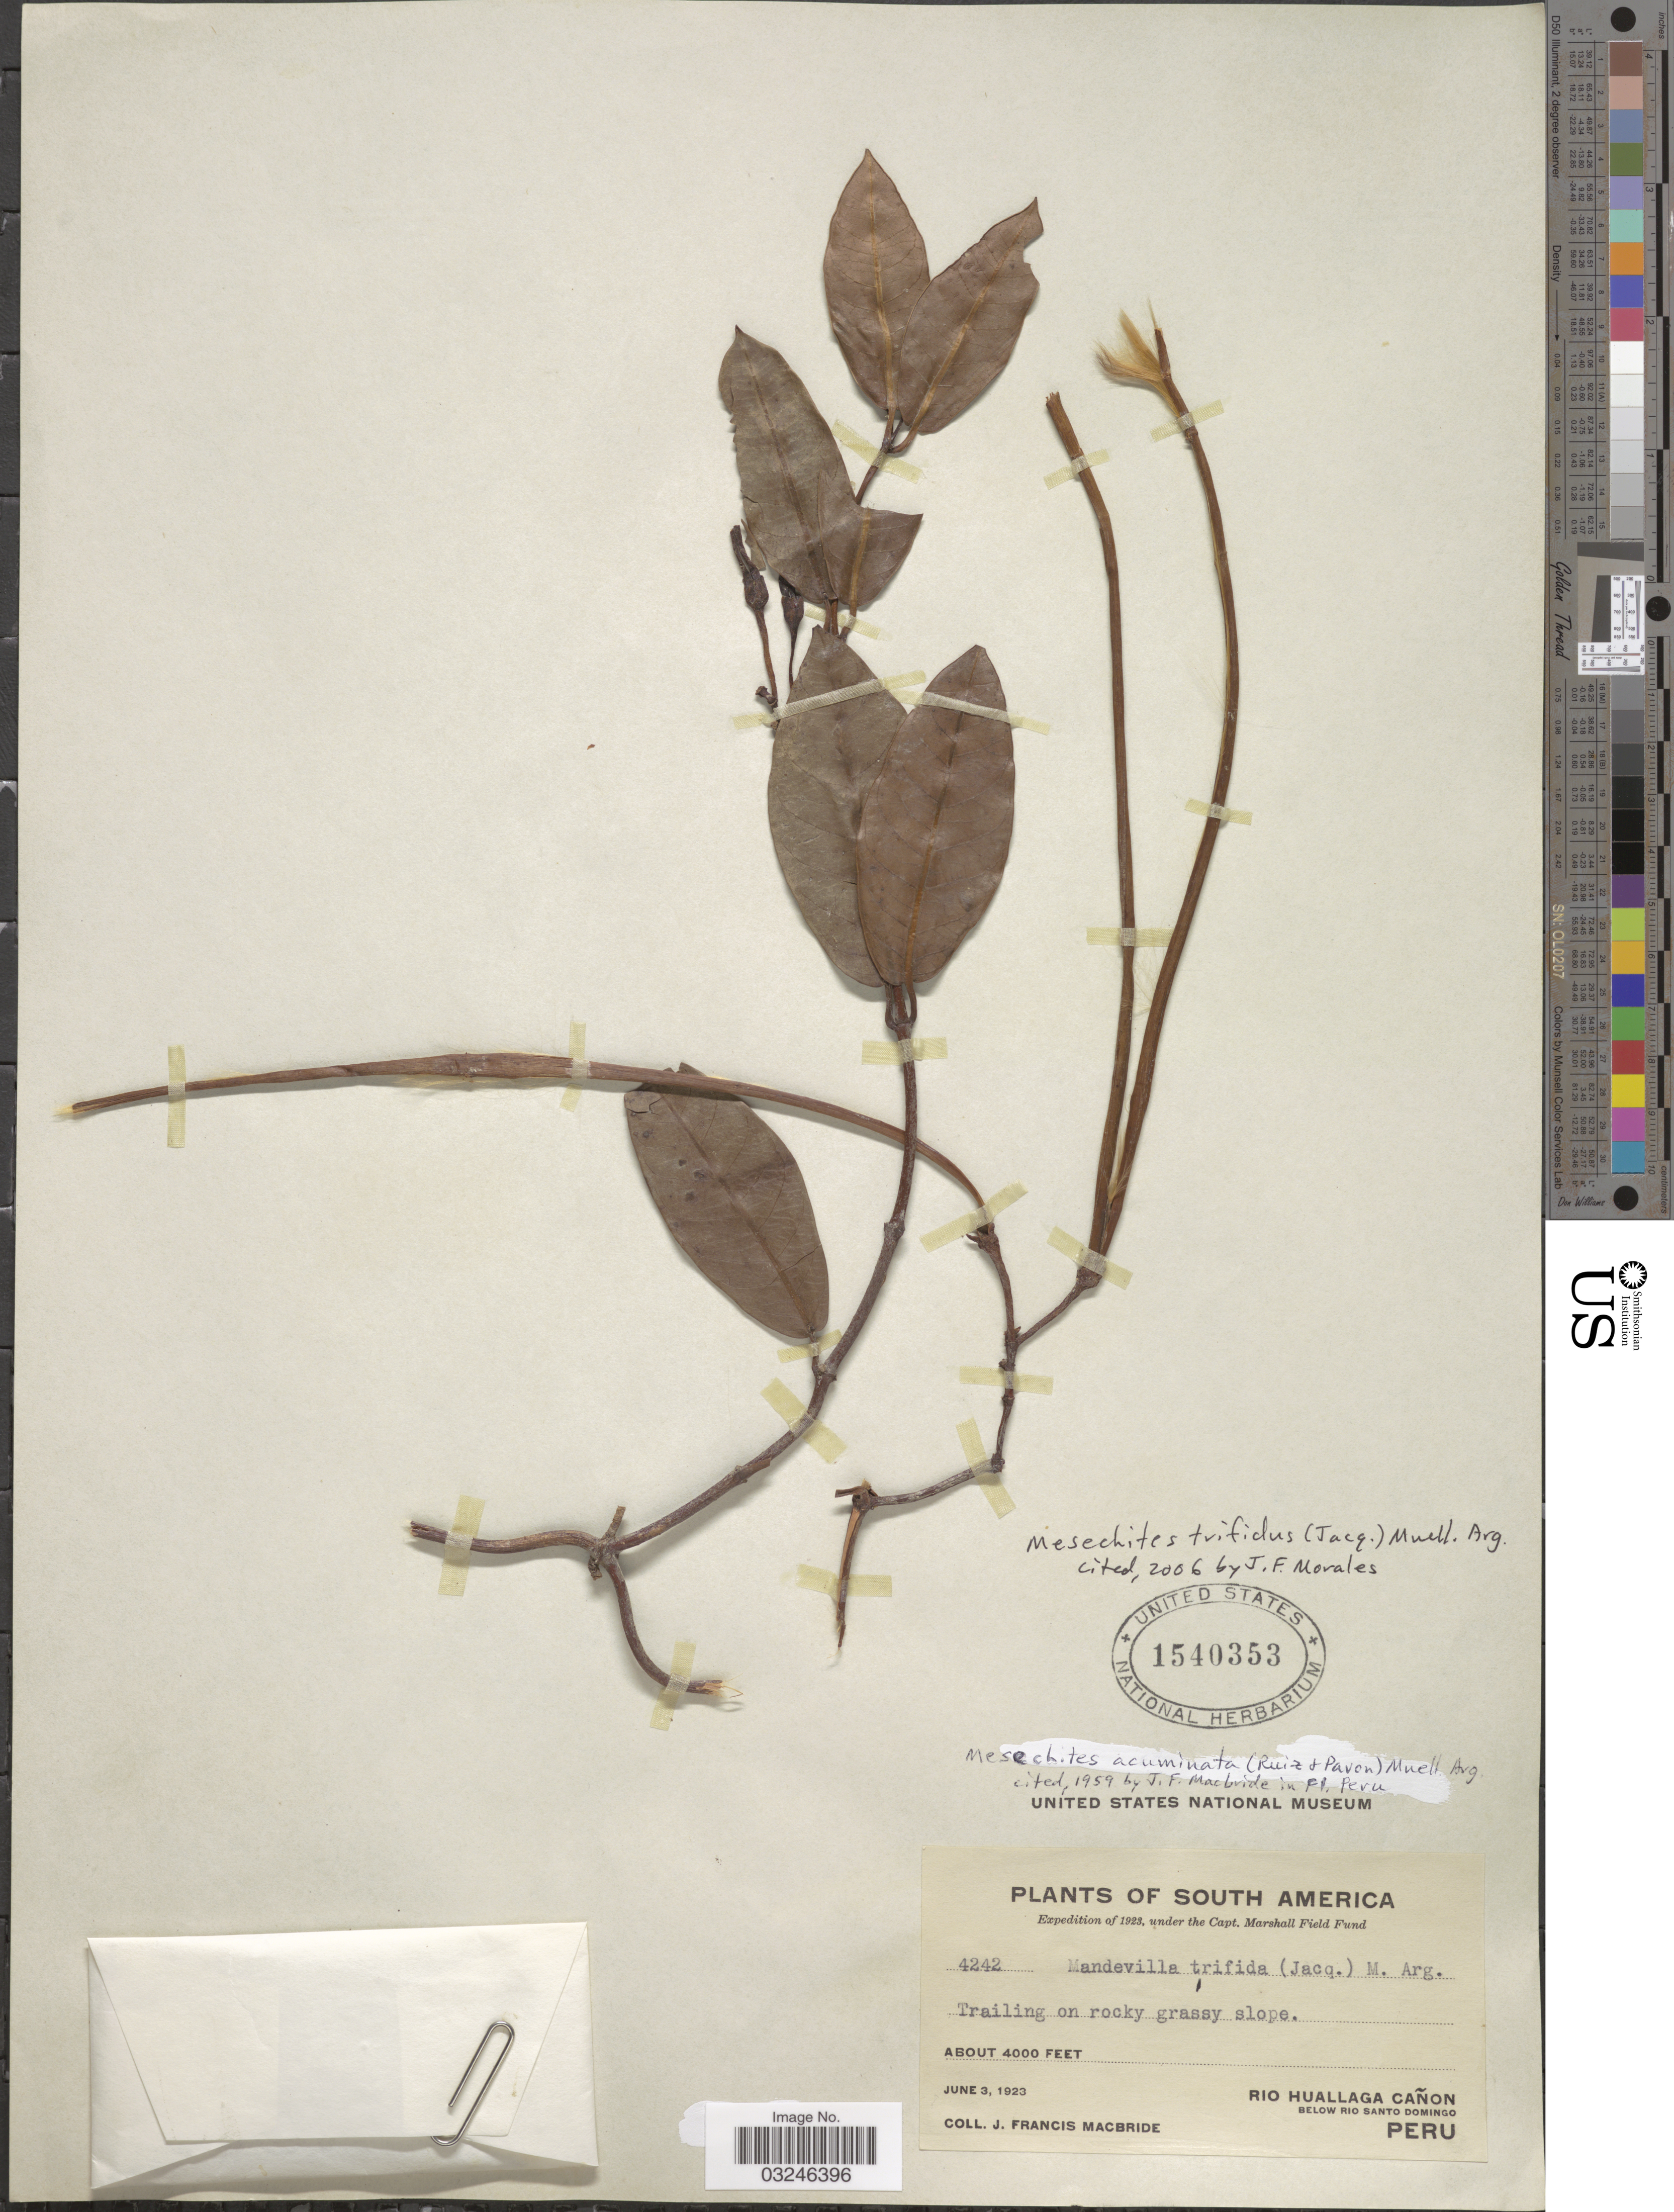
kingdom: Plantae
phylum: Tracheophyta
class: Magnoliopsida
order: Gentianales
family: Apocynaceae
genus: Mesechites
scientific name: Mesechites trifidus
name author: (Jacq.) Müll. Arg.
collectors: J. F. Macbride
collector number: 4242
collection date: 1923-06-03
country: Peru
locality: Rio Huallaga Cañon below Santo Domingo.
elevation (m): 1219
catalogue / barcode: US 1540353